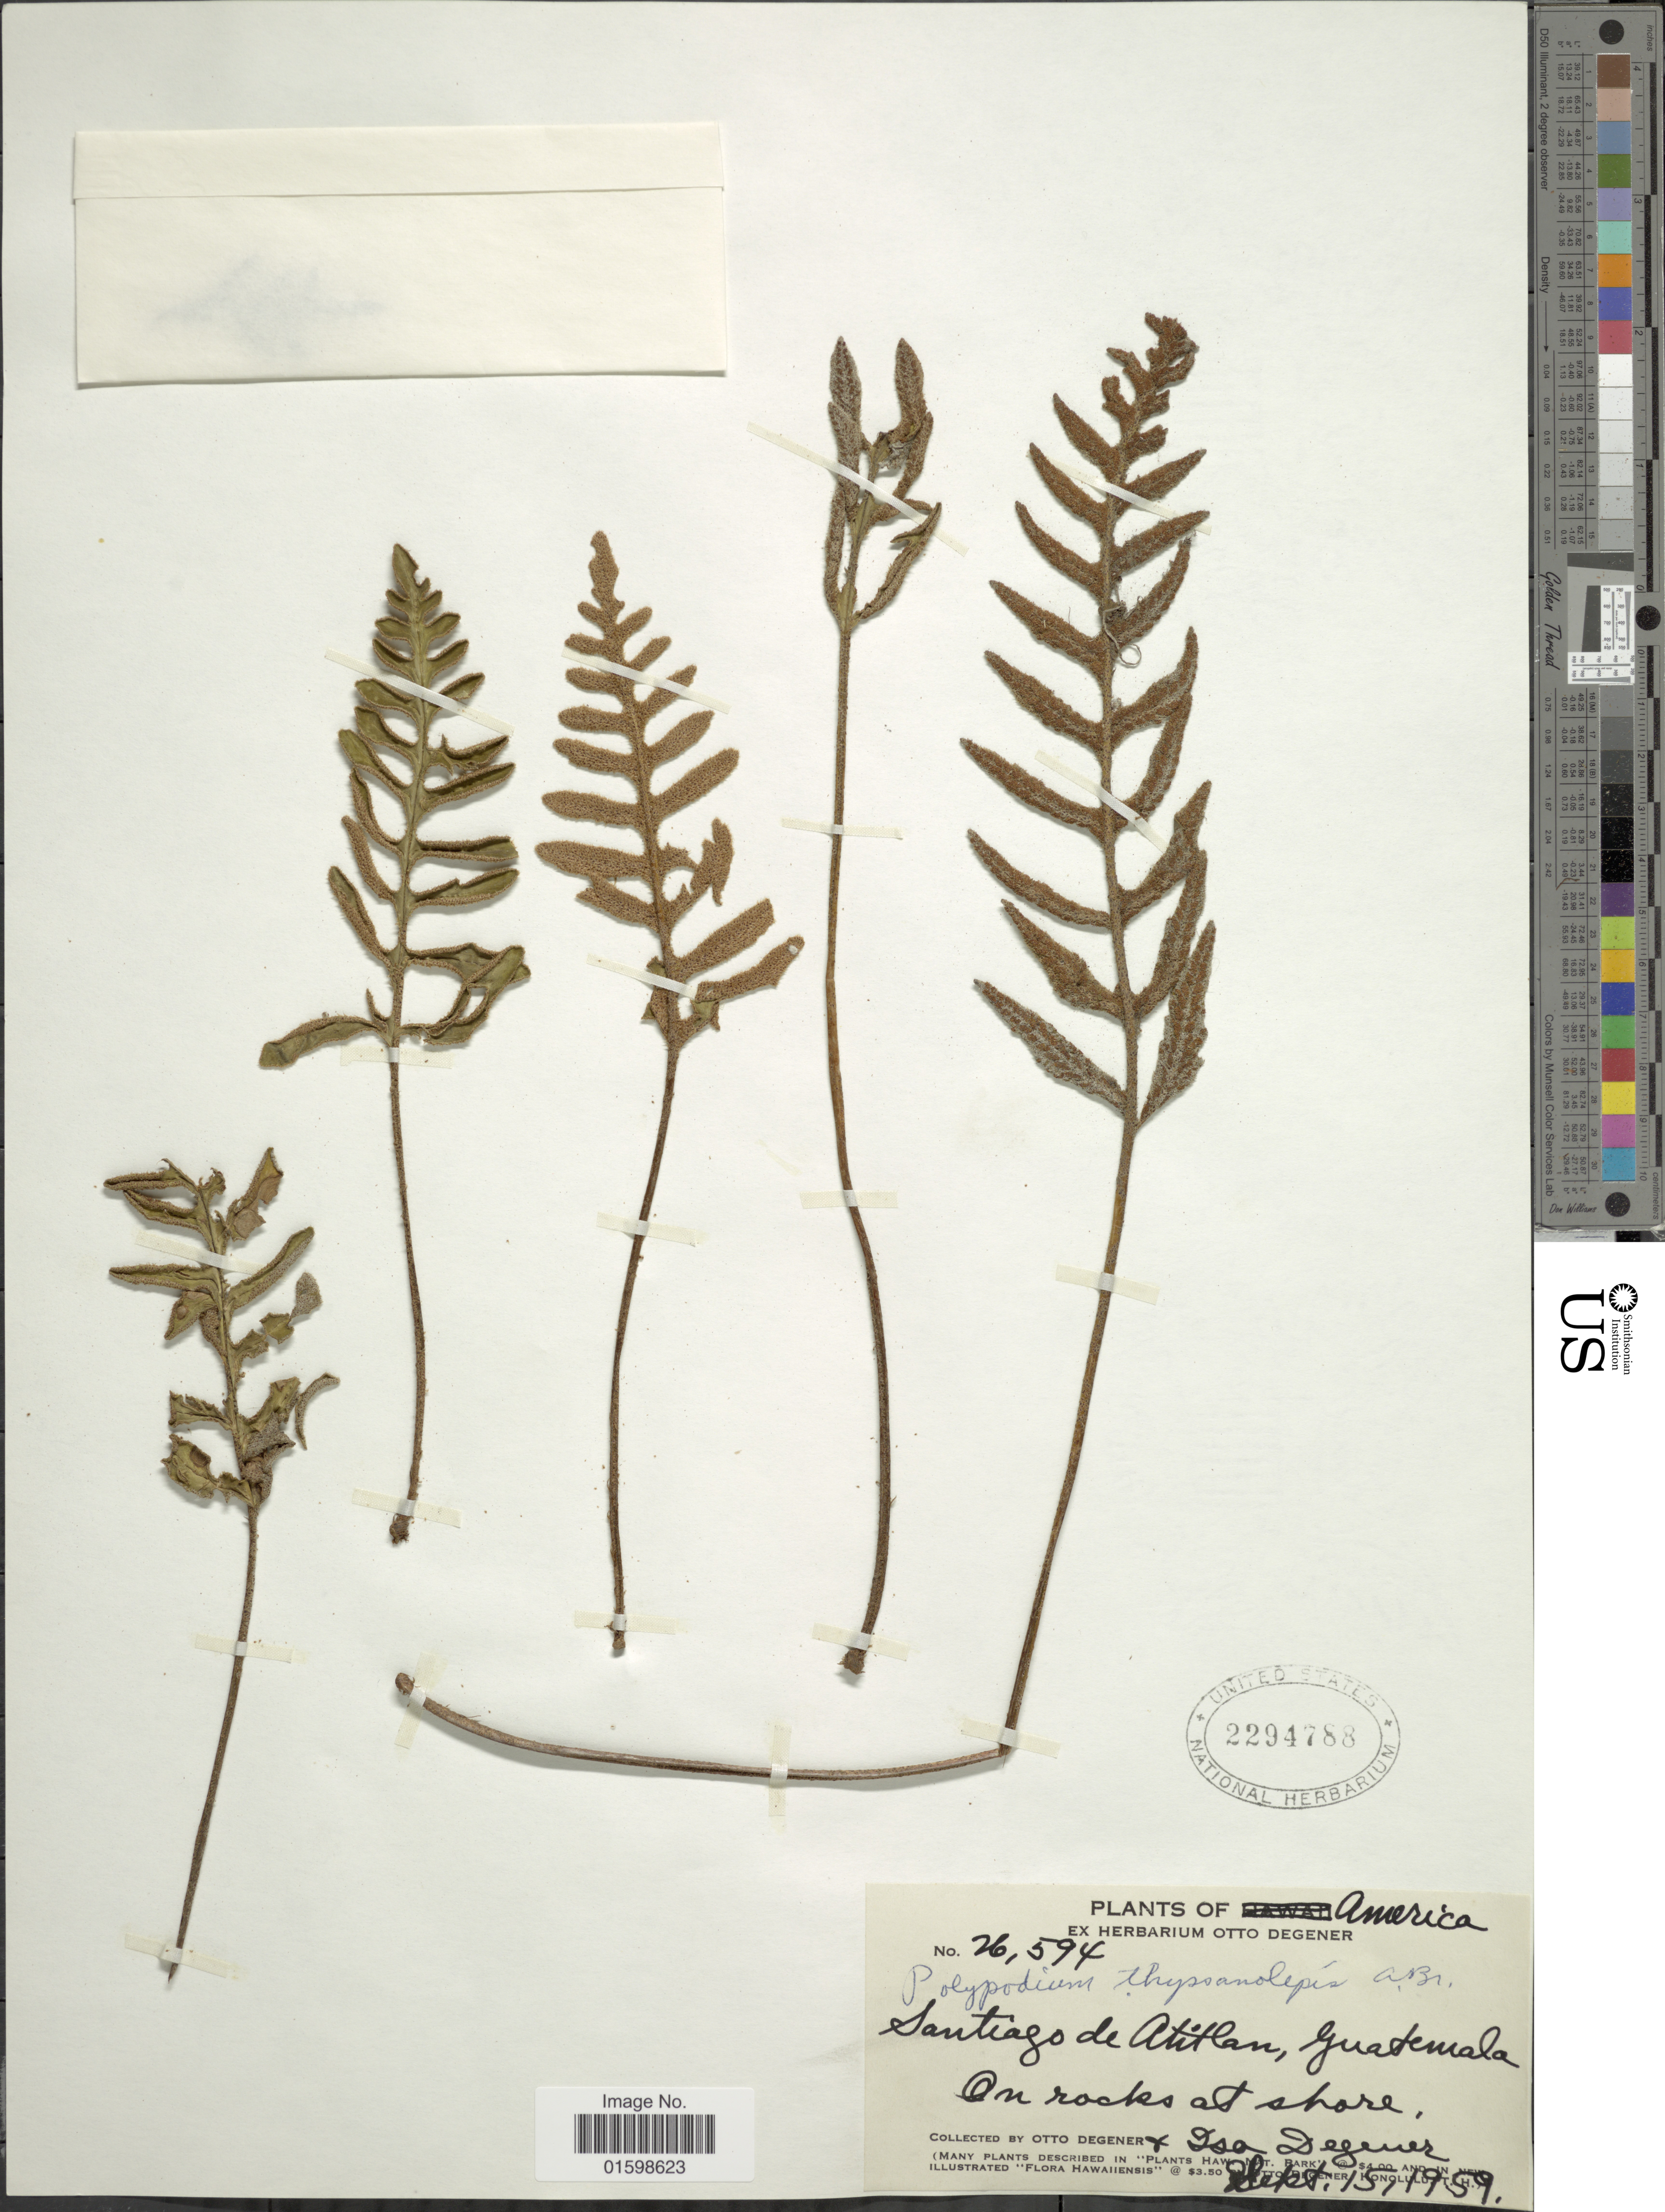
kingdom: Plantae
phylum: Tracheophyta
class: Polypodiopsida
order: Polypodiales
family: Polypodiaceae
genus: Pleopeltis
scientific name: Pleopeltis thyssanolepis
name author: (A. Braun ex Klotzsch) E.G. Andrews & Windham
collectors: O. Degener & I. Degener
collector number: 26594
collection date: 1959-09-15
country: Guatemala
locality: Santiago de Atitlan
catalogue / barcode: US 2294788